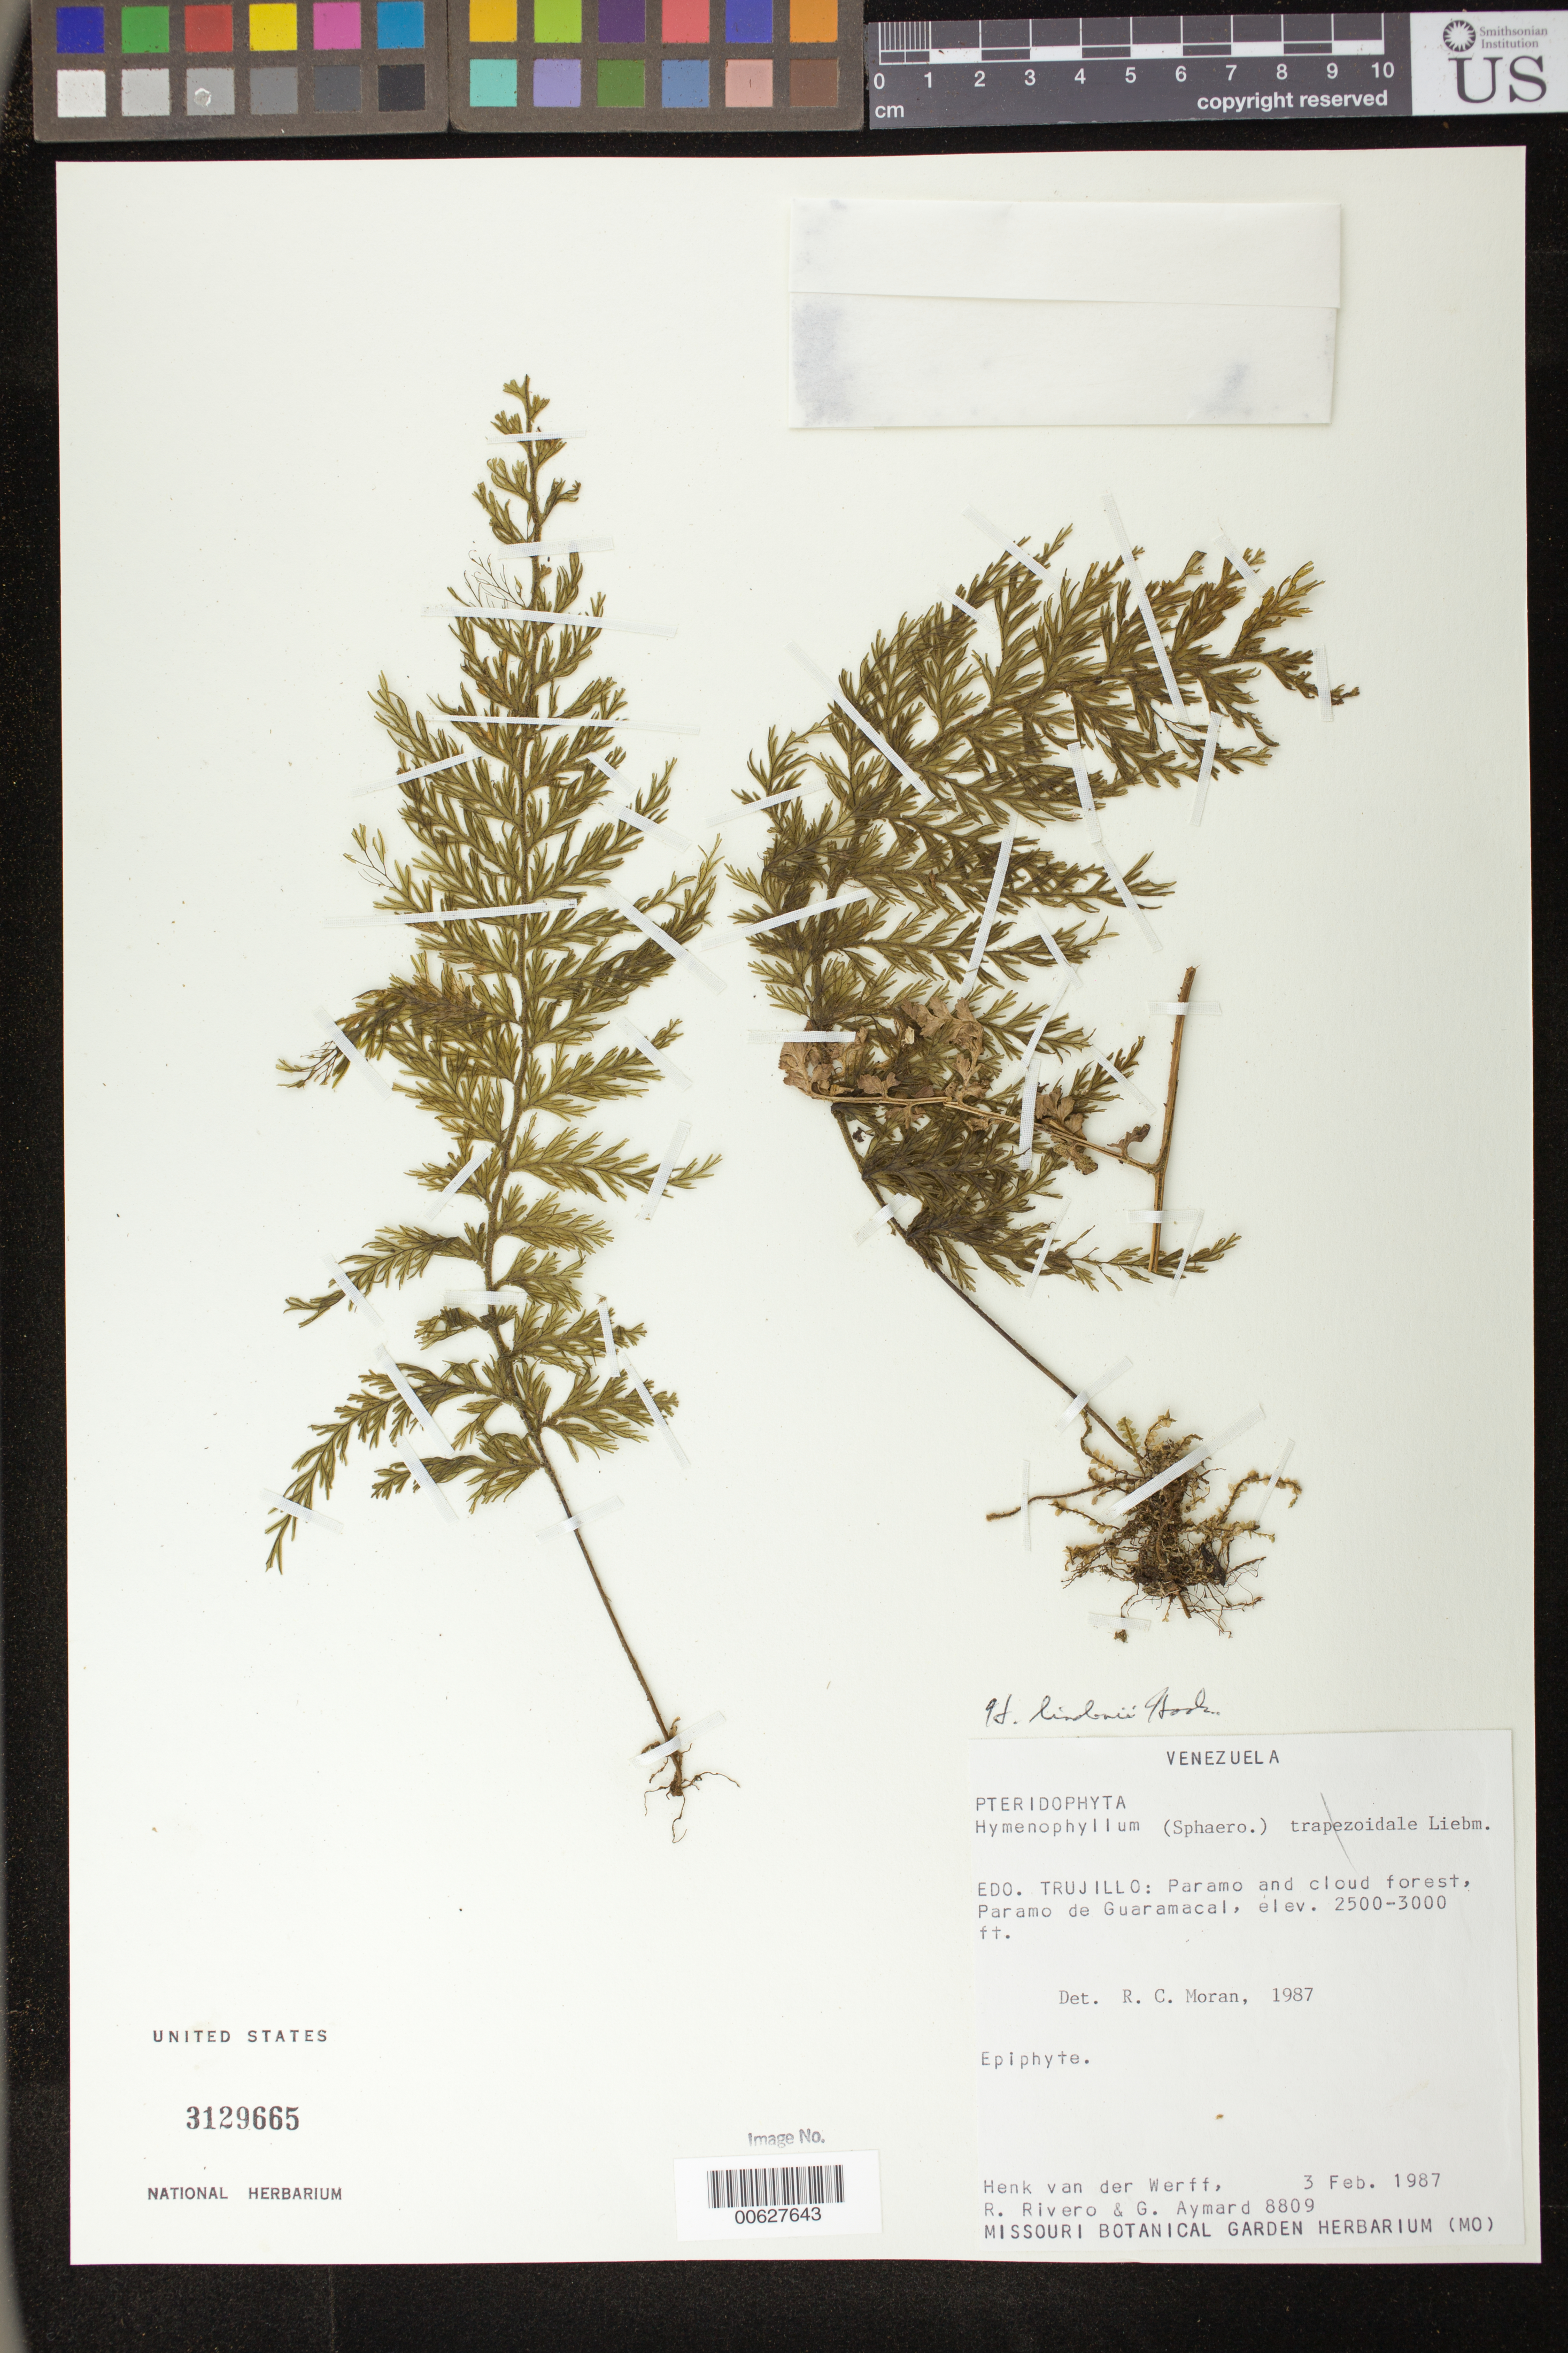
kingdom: Plantae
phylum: Tracheophyta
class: Polypodiopsida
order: Hymenophyllales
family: Hymenophyllaceae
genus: Hymenophyllum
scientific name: Hymenophyllum lindenii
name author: Hook.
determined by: Lellinger, David B., (BOT), Smithsonian Institution - National Museum of Natural History (UNITED STATES)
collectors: H. van der Werff, R. Rivero & G. A. Aymard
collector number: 8809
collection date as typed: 03 Feb 1987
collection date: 1987-02-03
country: Venezuela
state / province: Trujillo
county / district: Boconó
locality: Páramo de Guaramacal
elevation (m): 2500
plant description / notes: MO, PORT, UC, US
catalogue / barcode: US 3129665